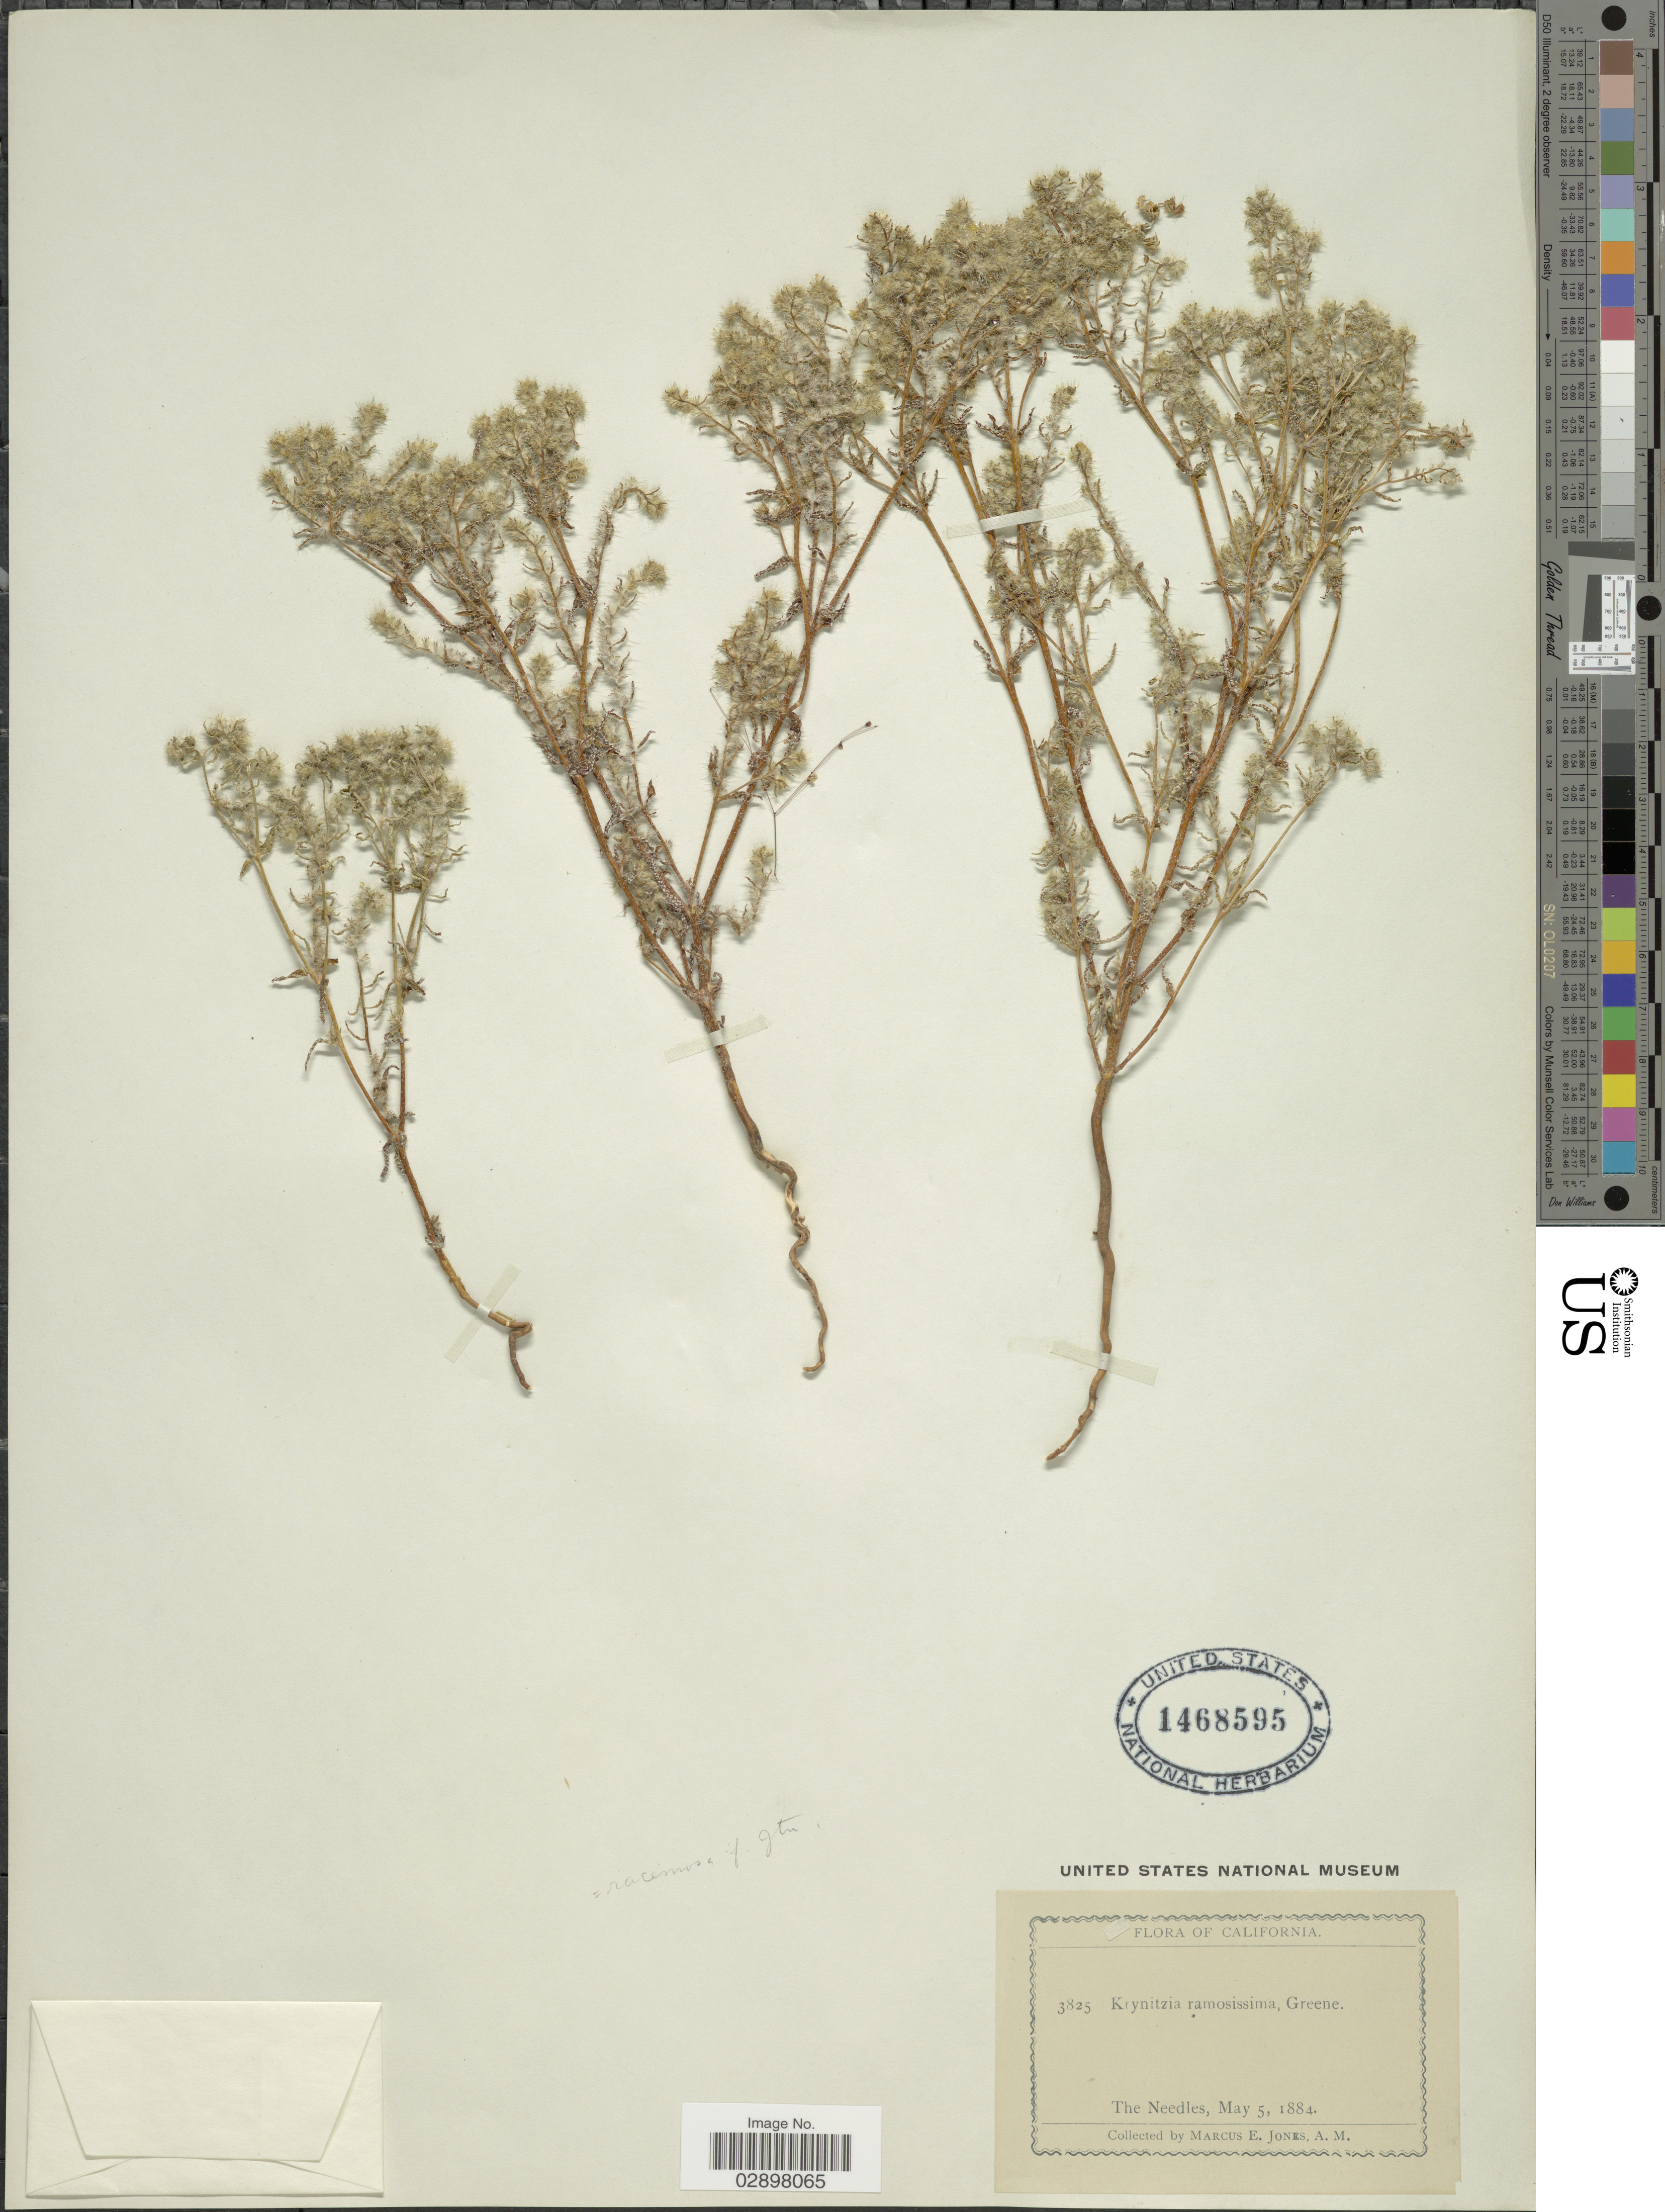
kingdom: Plantae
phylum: Tracheophyta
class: Magnoliopsida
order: Boraginales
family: Boraginaceae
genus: Cryptantha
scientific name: Cryptantha racemosa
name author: (S. Watson) Greene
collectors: M. E. Jones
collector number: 3825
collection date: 1884-05-05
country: United States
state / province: California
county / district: San Bernardino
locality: The Needles.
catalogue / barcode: US 1468595